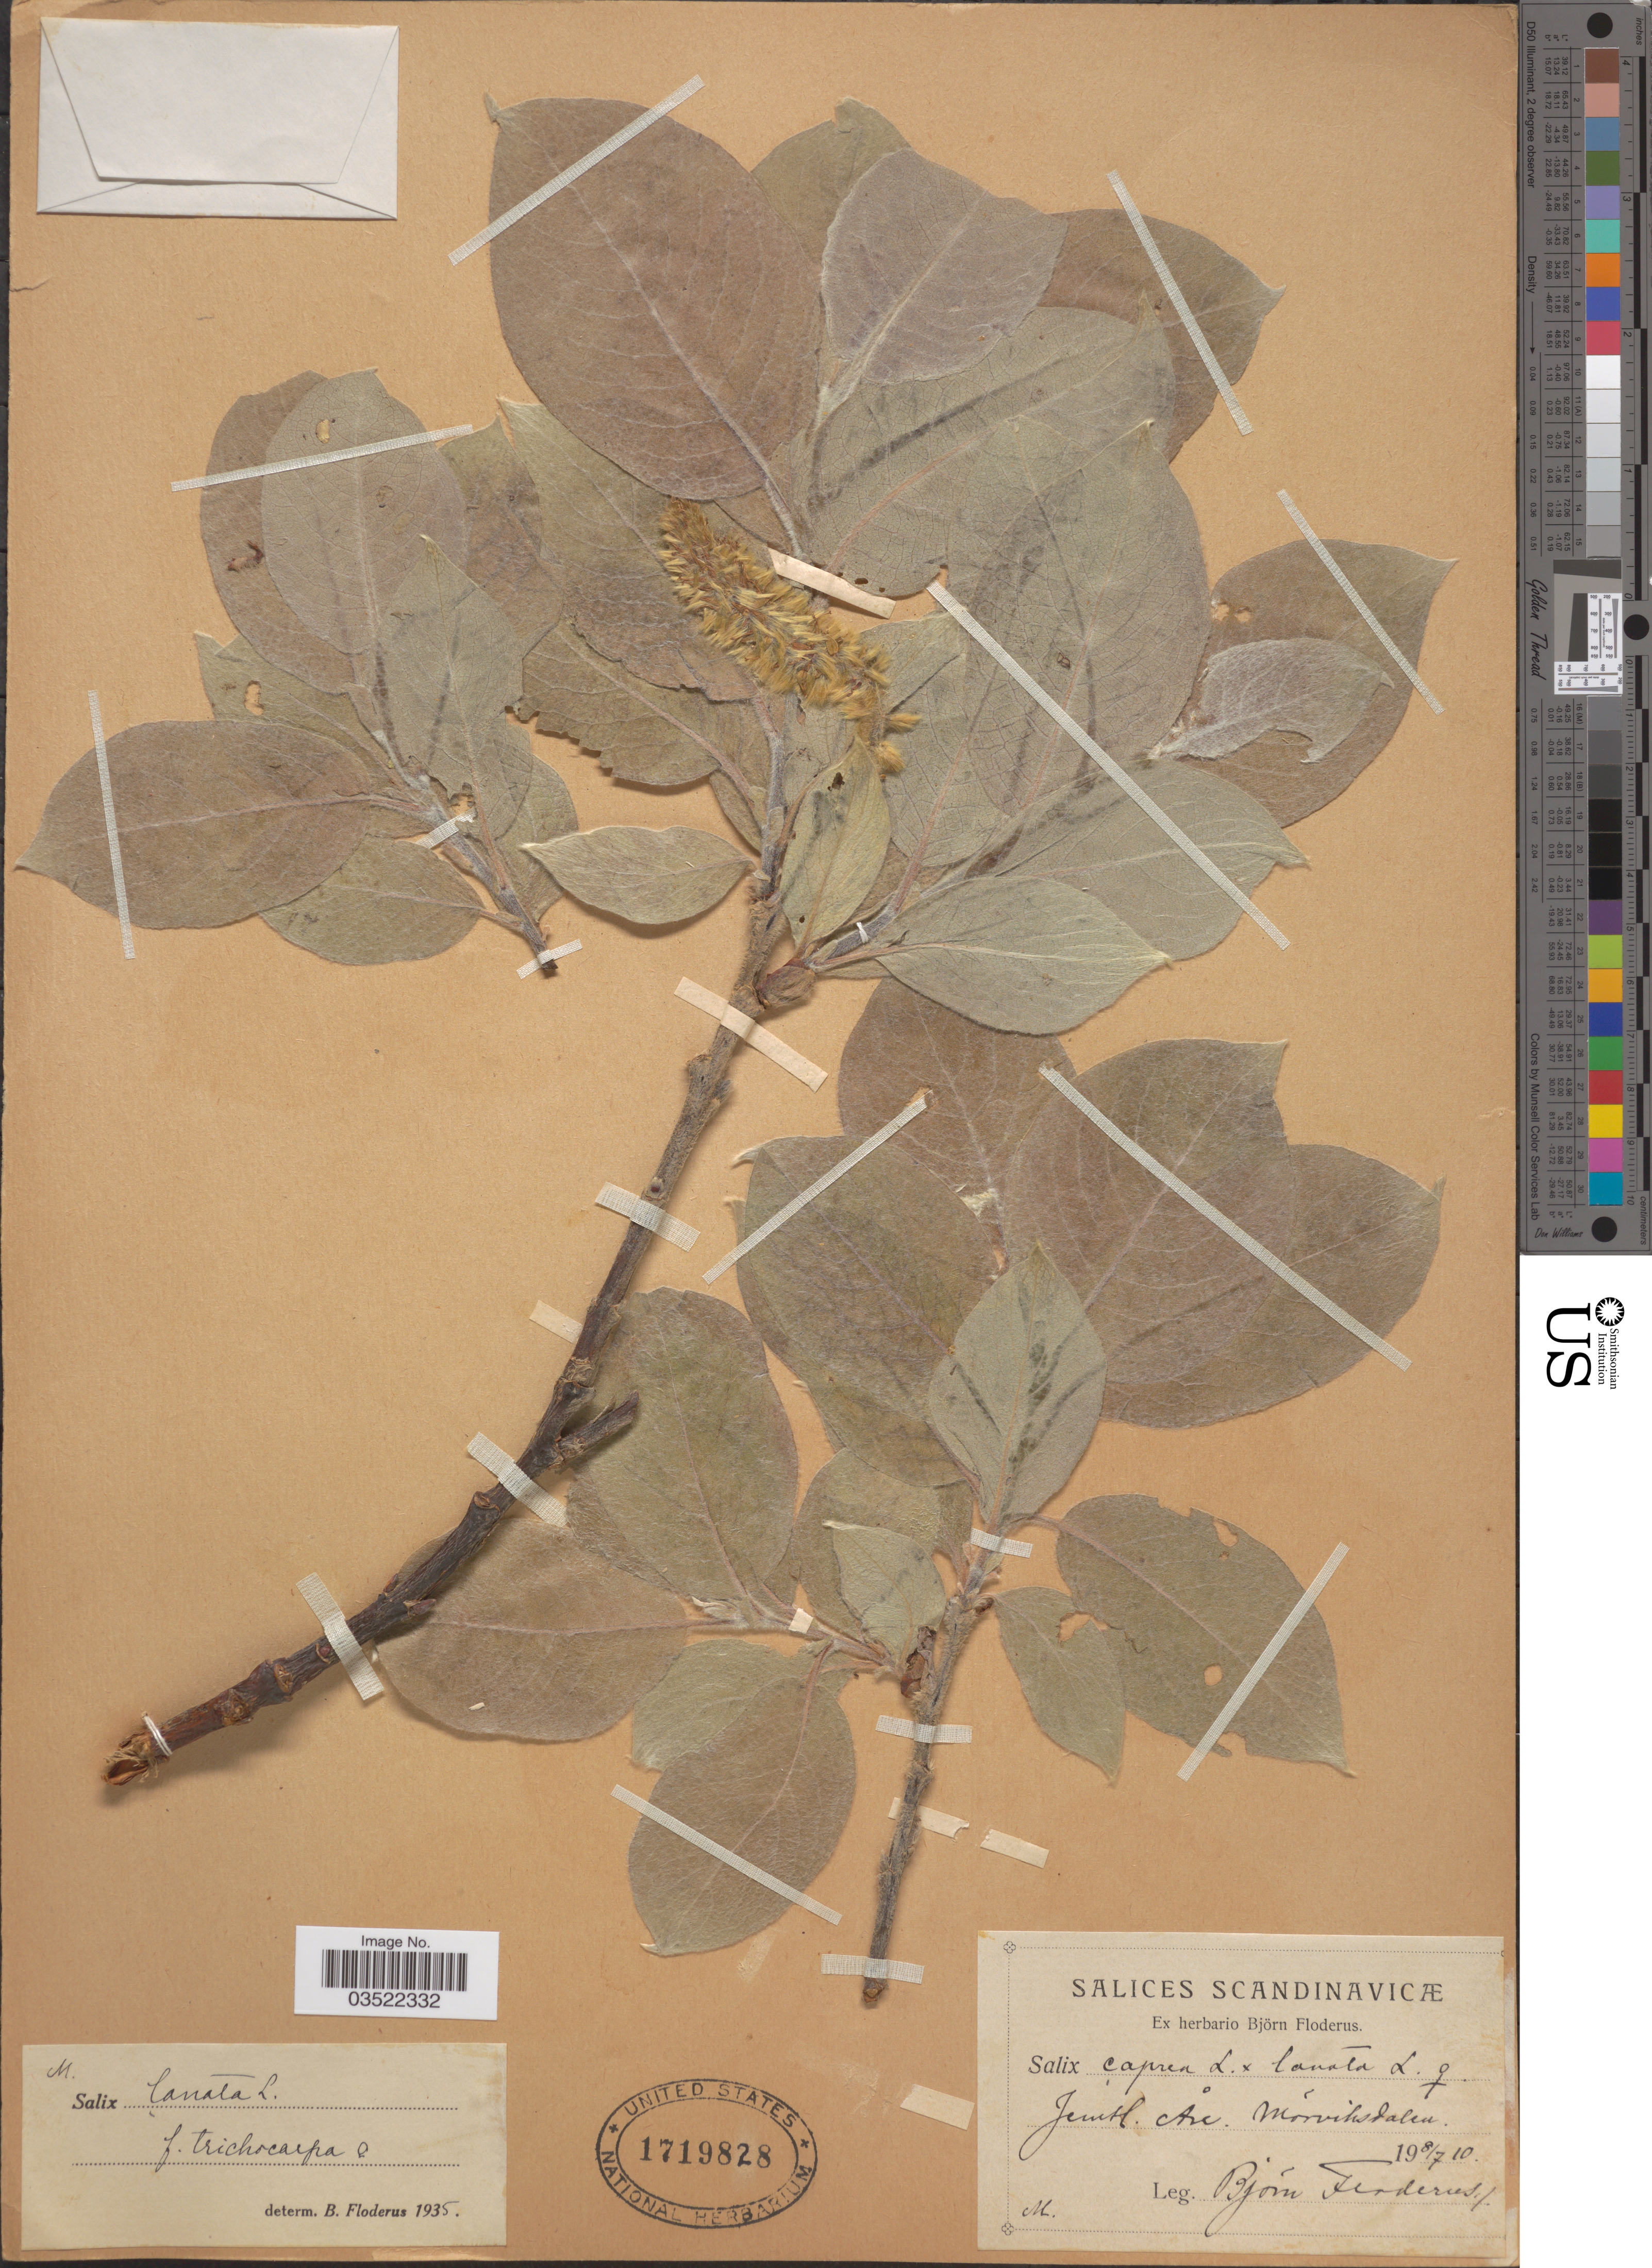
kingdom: Plantae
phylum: Tracheophyta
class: Magnoliopsida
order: Malpighiales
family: Salicaceae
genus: Salix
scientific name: Salix lanata f. trichocarpa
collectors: B. G. O. Floderus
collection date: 1910-07-08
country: Sweden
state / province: Jämtland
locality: Scandinavicæ. Jemtl. Åre. Mórviksdalen.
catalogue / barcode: US 1719828